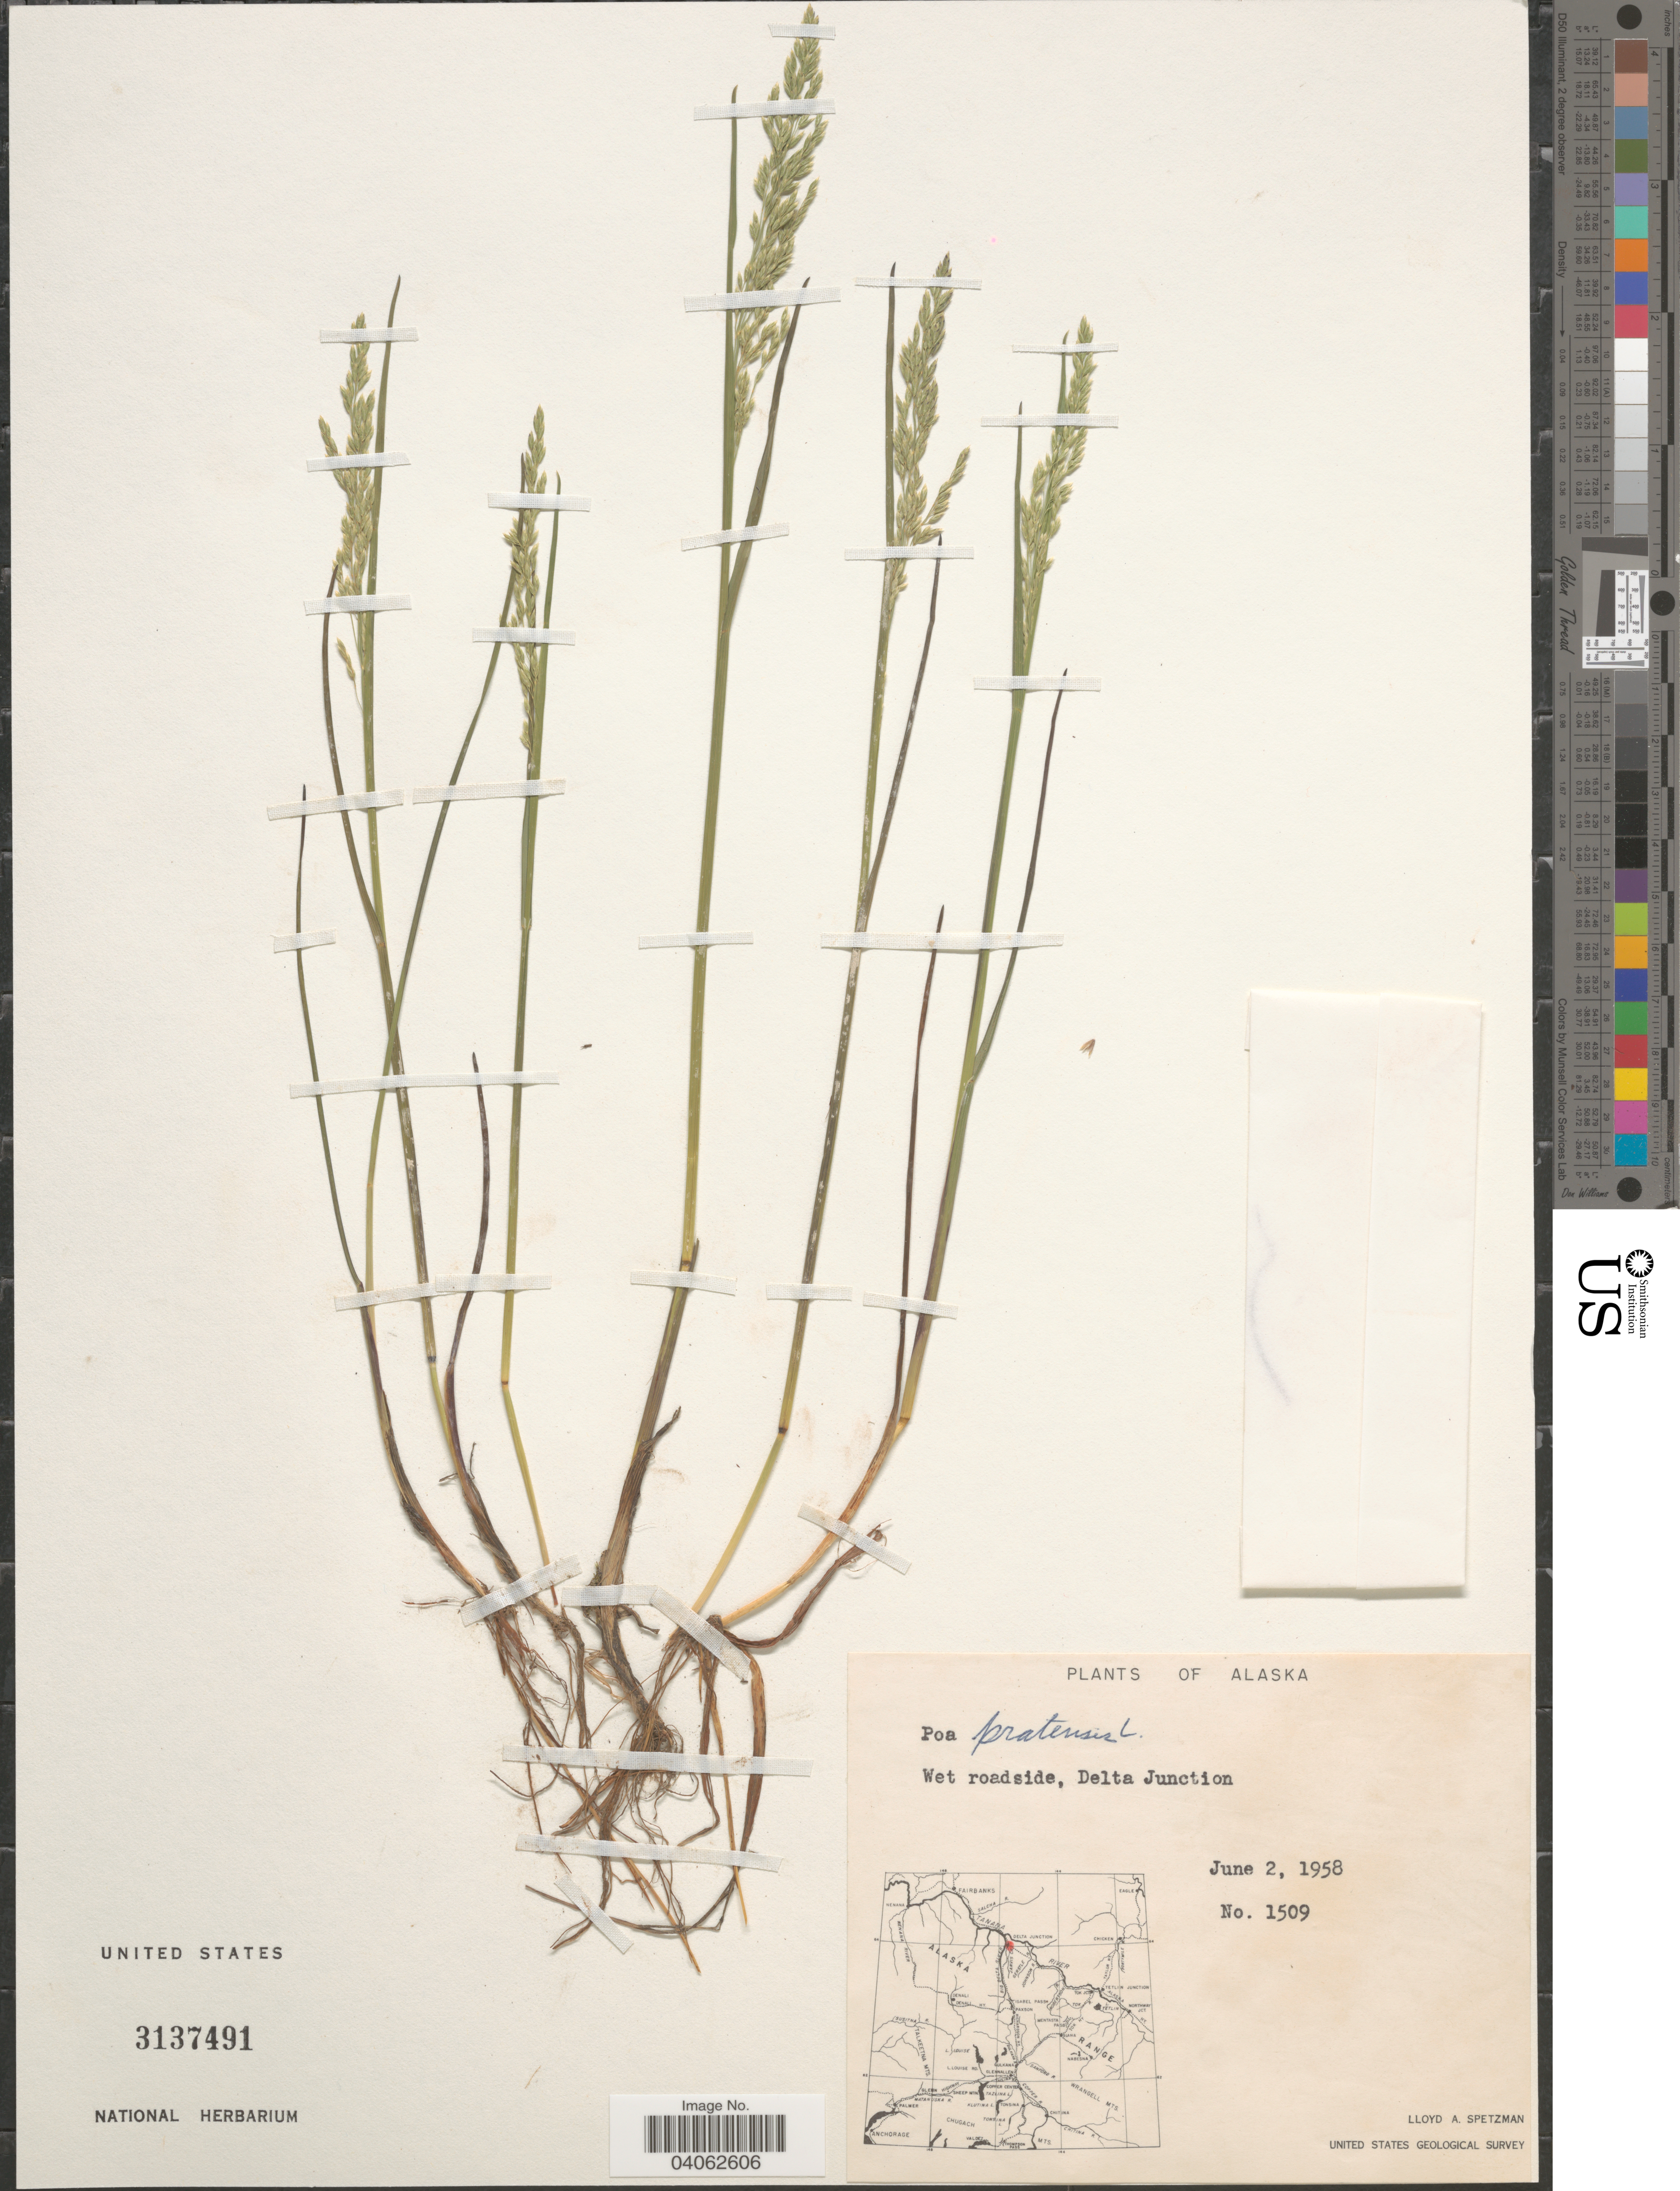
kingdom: Plantae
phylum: Tracheophyta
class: Liliopsida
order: Poales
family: Poaceae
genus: Poa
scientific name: Poa pratensis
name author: L.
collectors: L. Spetzman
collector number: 1509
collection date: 1958-06-02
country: United States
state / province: Alaska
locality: Wet roadside, Delta Junction.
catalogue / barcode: US 3137491